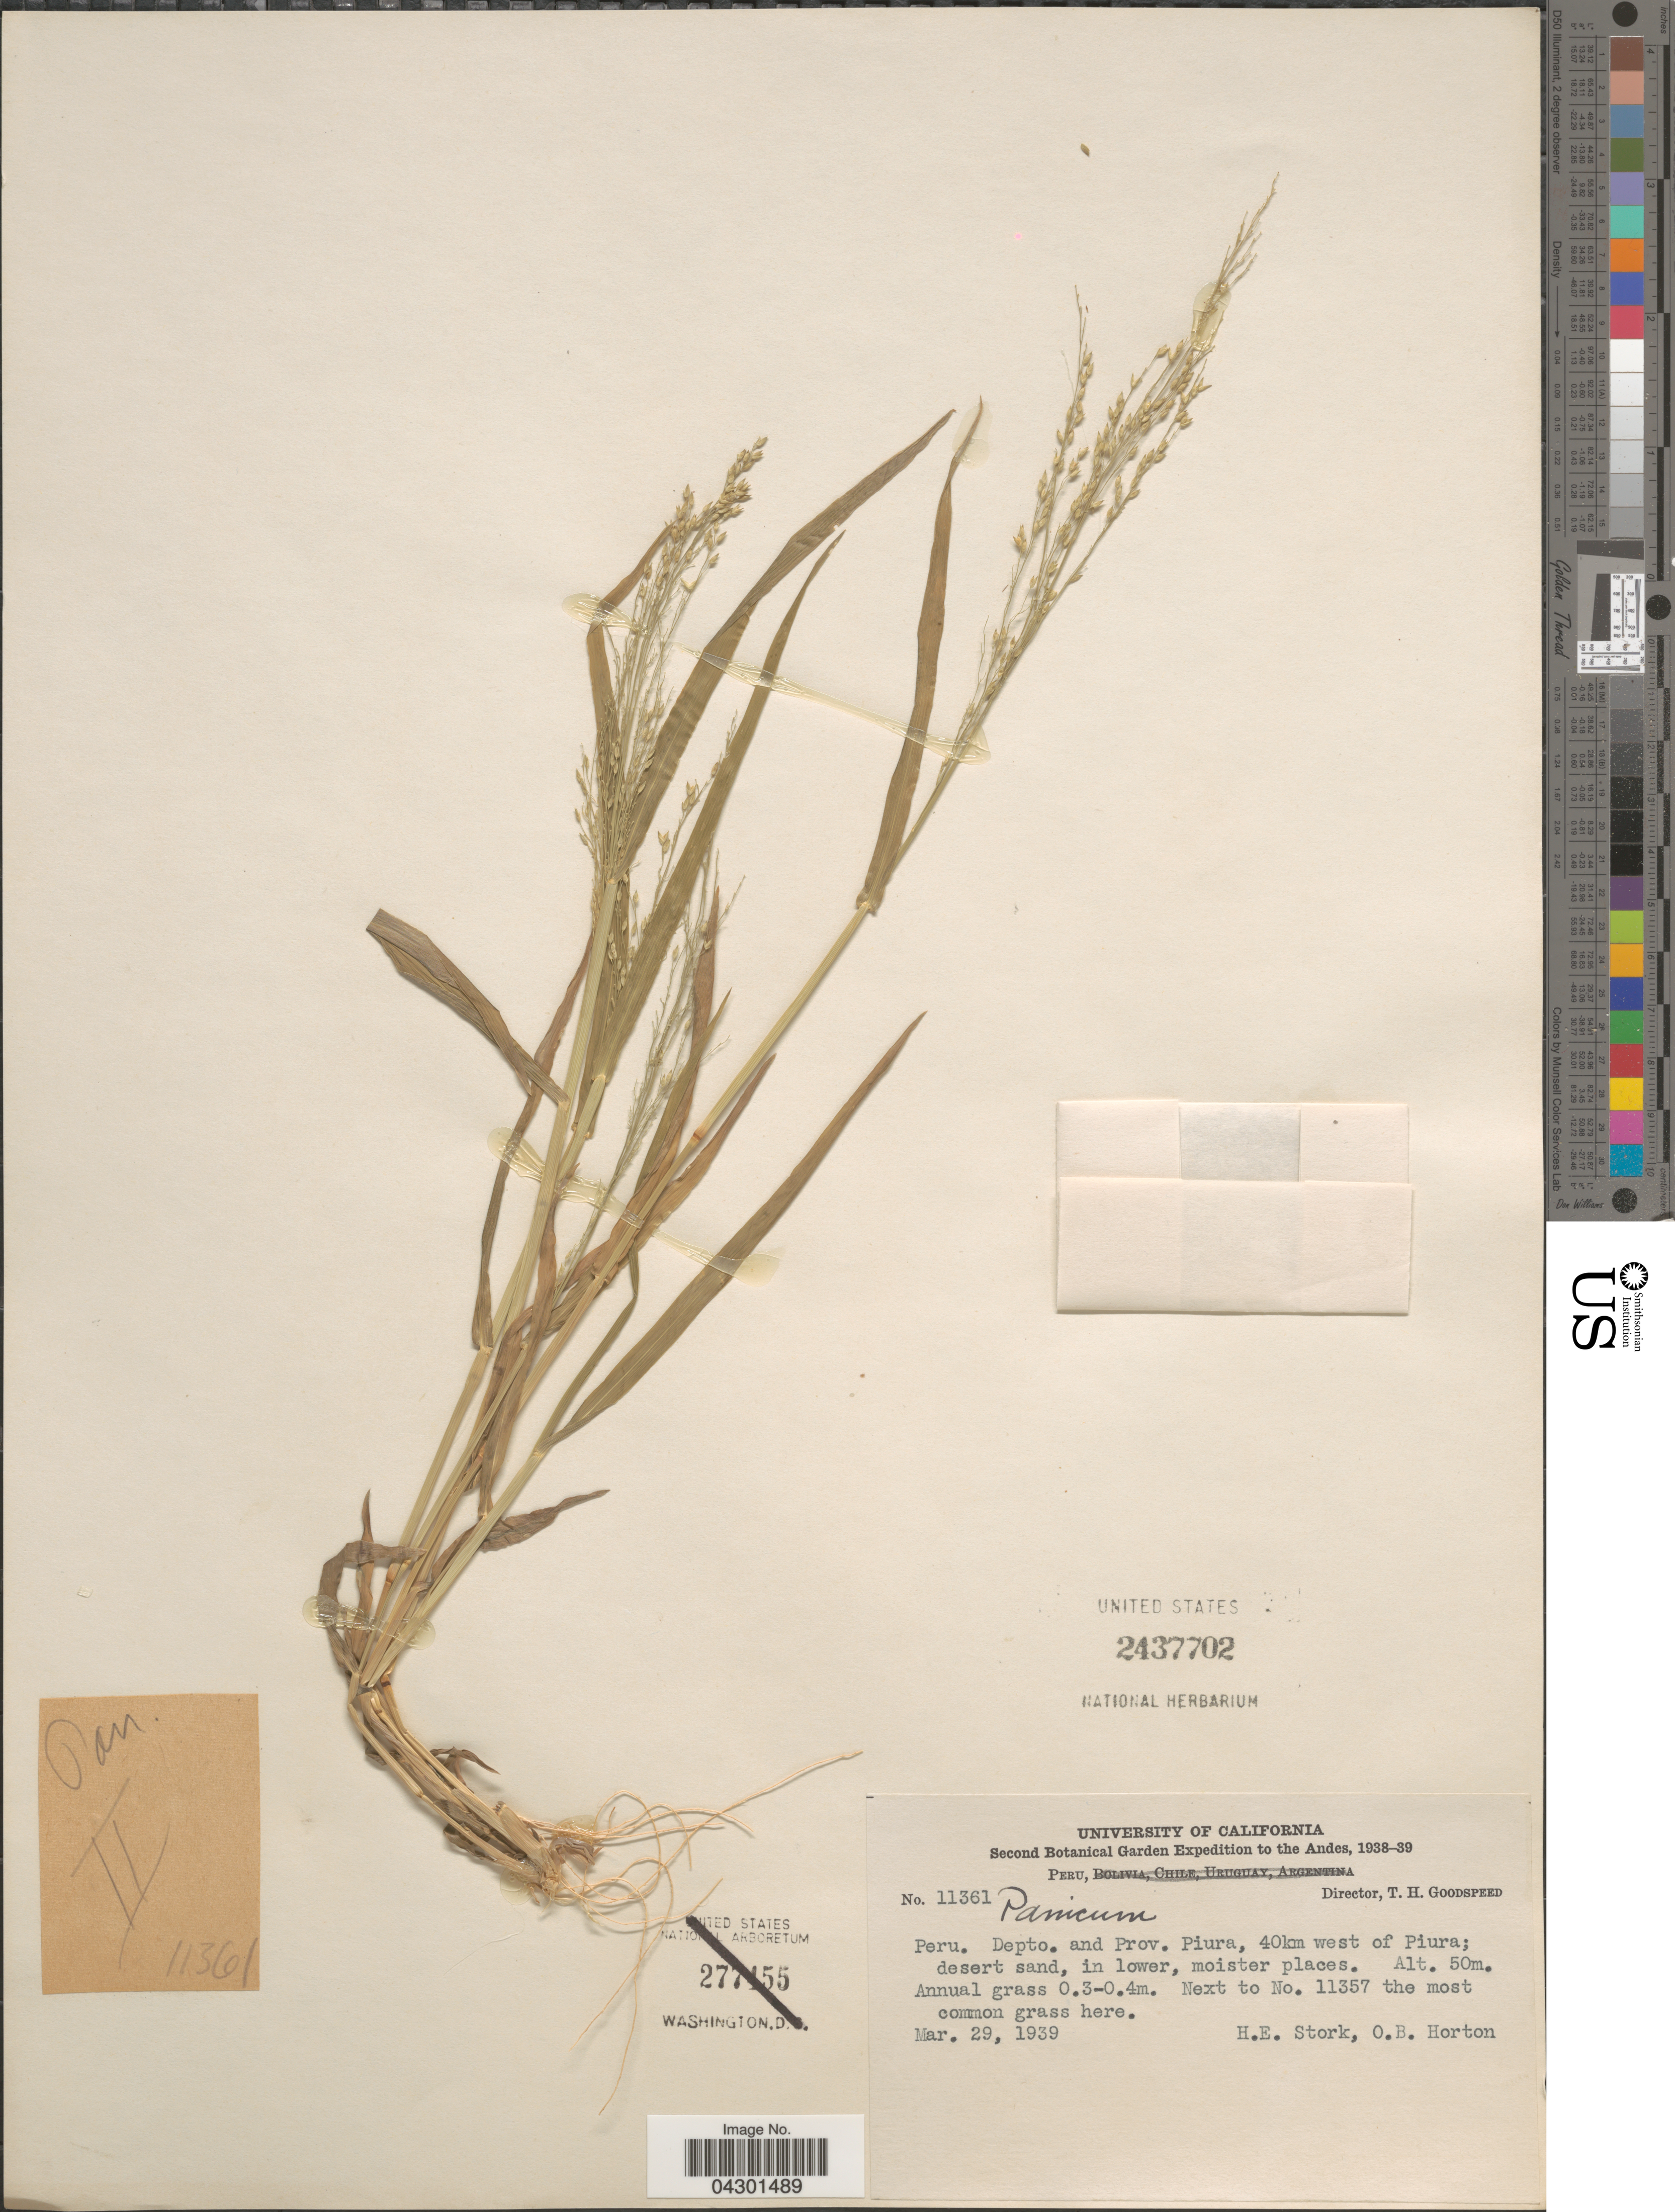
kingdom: Plantae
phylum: Tracheophyta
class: Liliopsida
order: Poales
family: Poaceae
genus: Panicum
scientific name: Panicum sp.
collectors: H. E. Stork & O. B. Horton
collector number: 11361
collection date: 1939-03-29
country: Peru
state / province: Piura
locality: Depto. and Prov. Piura, 40km west of Piura.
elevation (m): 50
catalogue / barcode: US 2437702